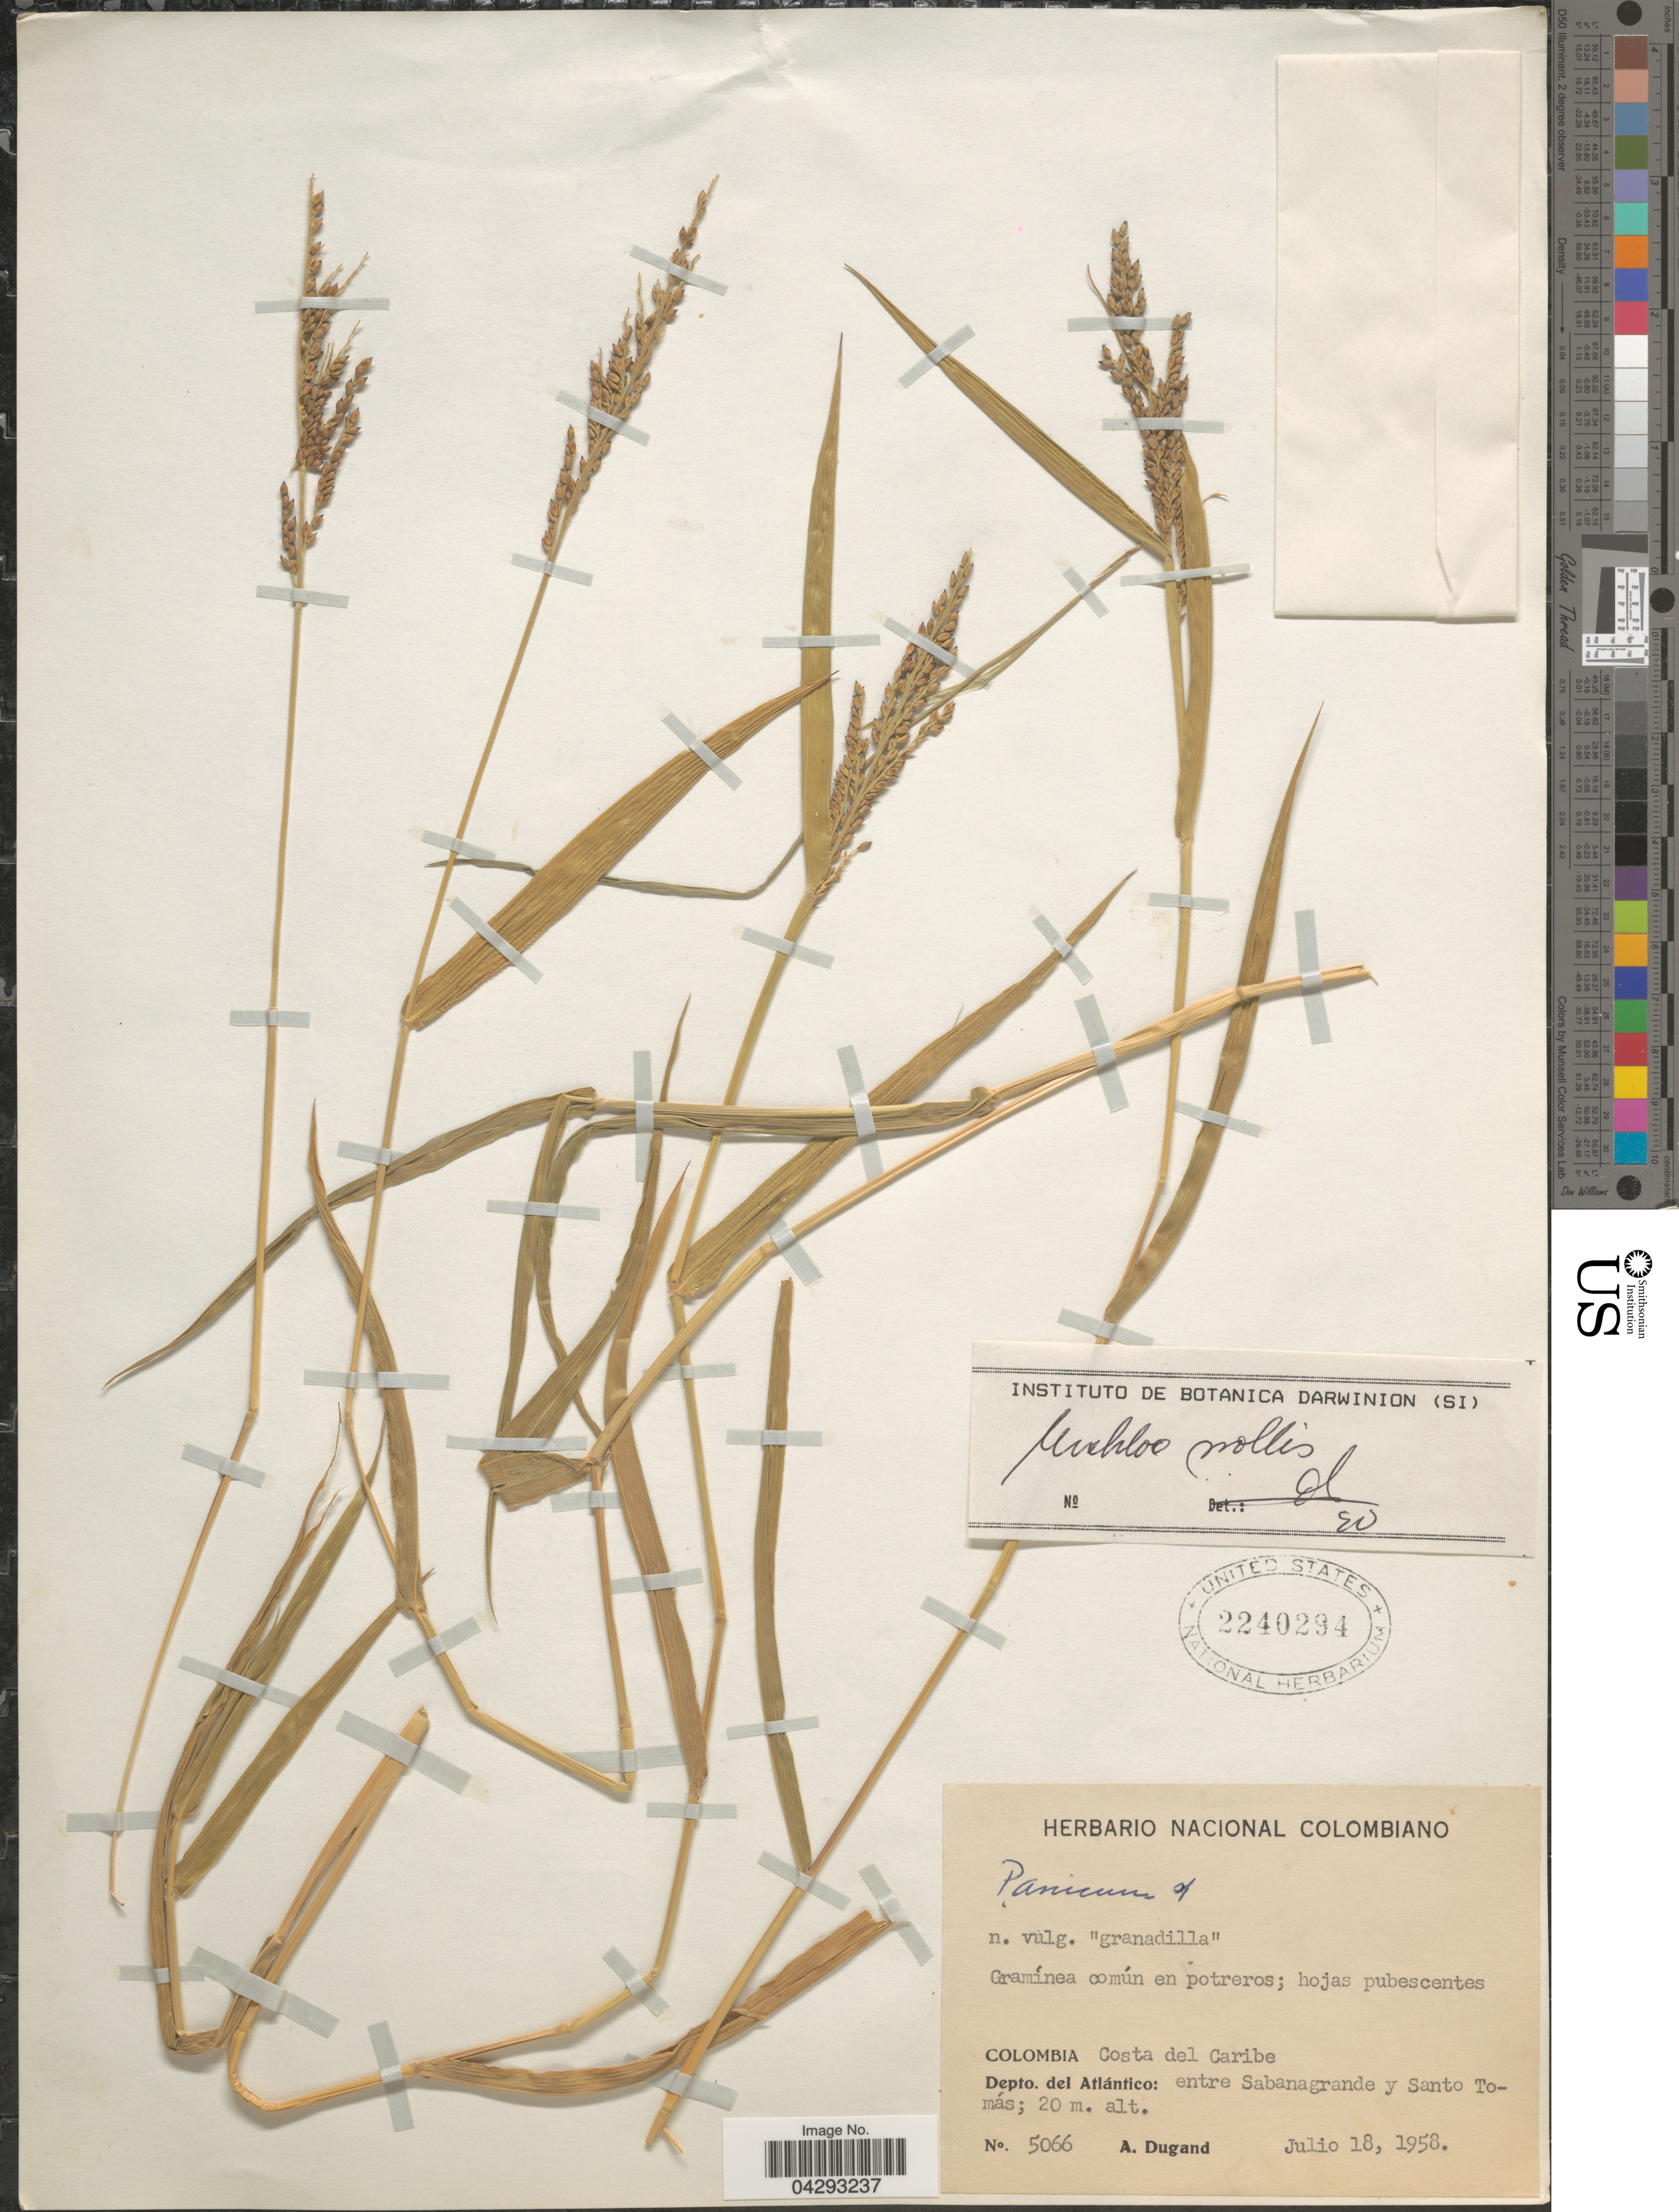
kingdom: Plantae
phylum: Tracheophyta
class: Liliopsida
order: Poales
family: Poaceae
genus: Urochloa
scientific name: Urochloa mollis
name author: (Sw.) Morrone & Zuloaga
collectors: A. Dugand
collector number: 5066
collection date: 1958-07-18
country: Colombia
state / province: Atlántico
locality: Costa del Caribe. Depto. del Atlántico: entre Sabanagrande y Santo Tomás.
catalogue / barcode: US 2240294